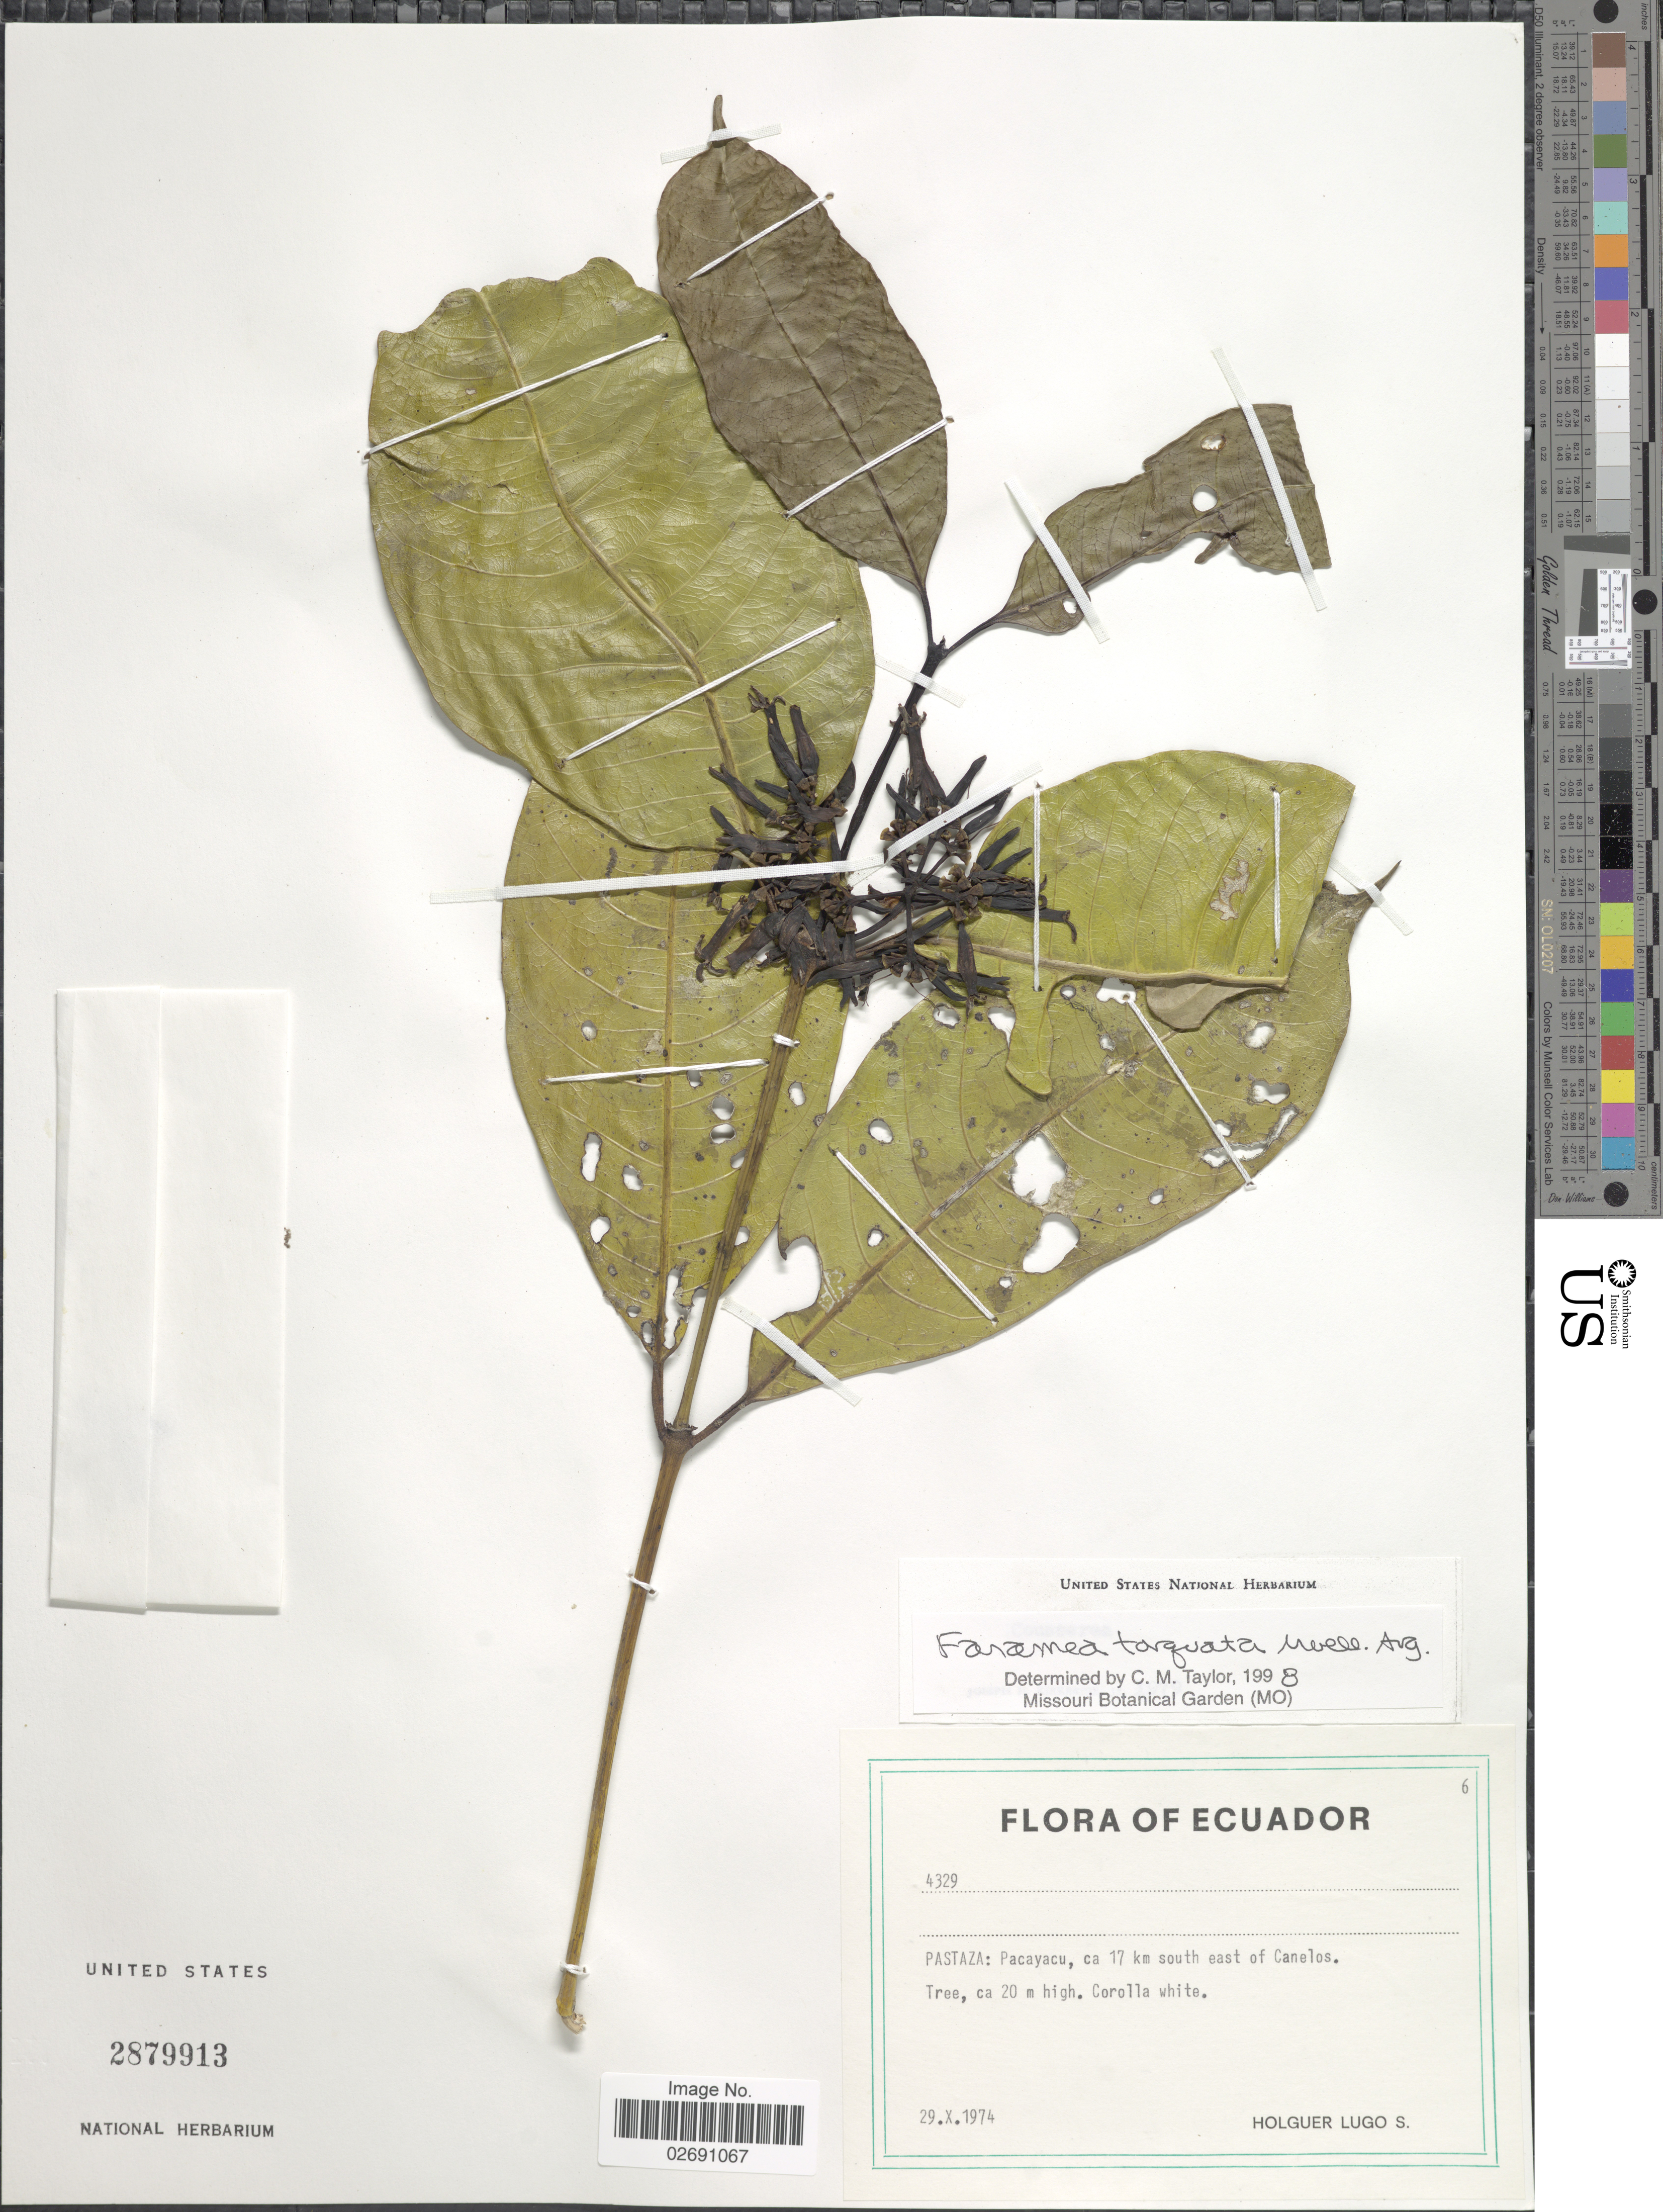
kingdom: Plantae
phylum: Tracheophyta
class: Magnoliopsida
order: Gentianales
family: Rubiaceae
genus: Faramea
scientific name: Faramea torquata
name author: Müll. Arg.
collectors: H. Lugo S.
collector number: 4329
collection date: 1974-10-29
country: Ecuador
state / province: Pastaza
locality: Pacayacu, ca. 17 km south east of Canelos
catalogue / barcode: US 2879913